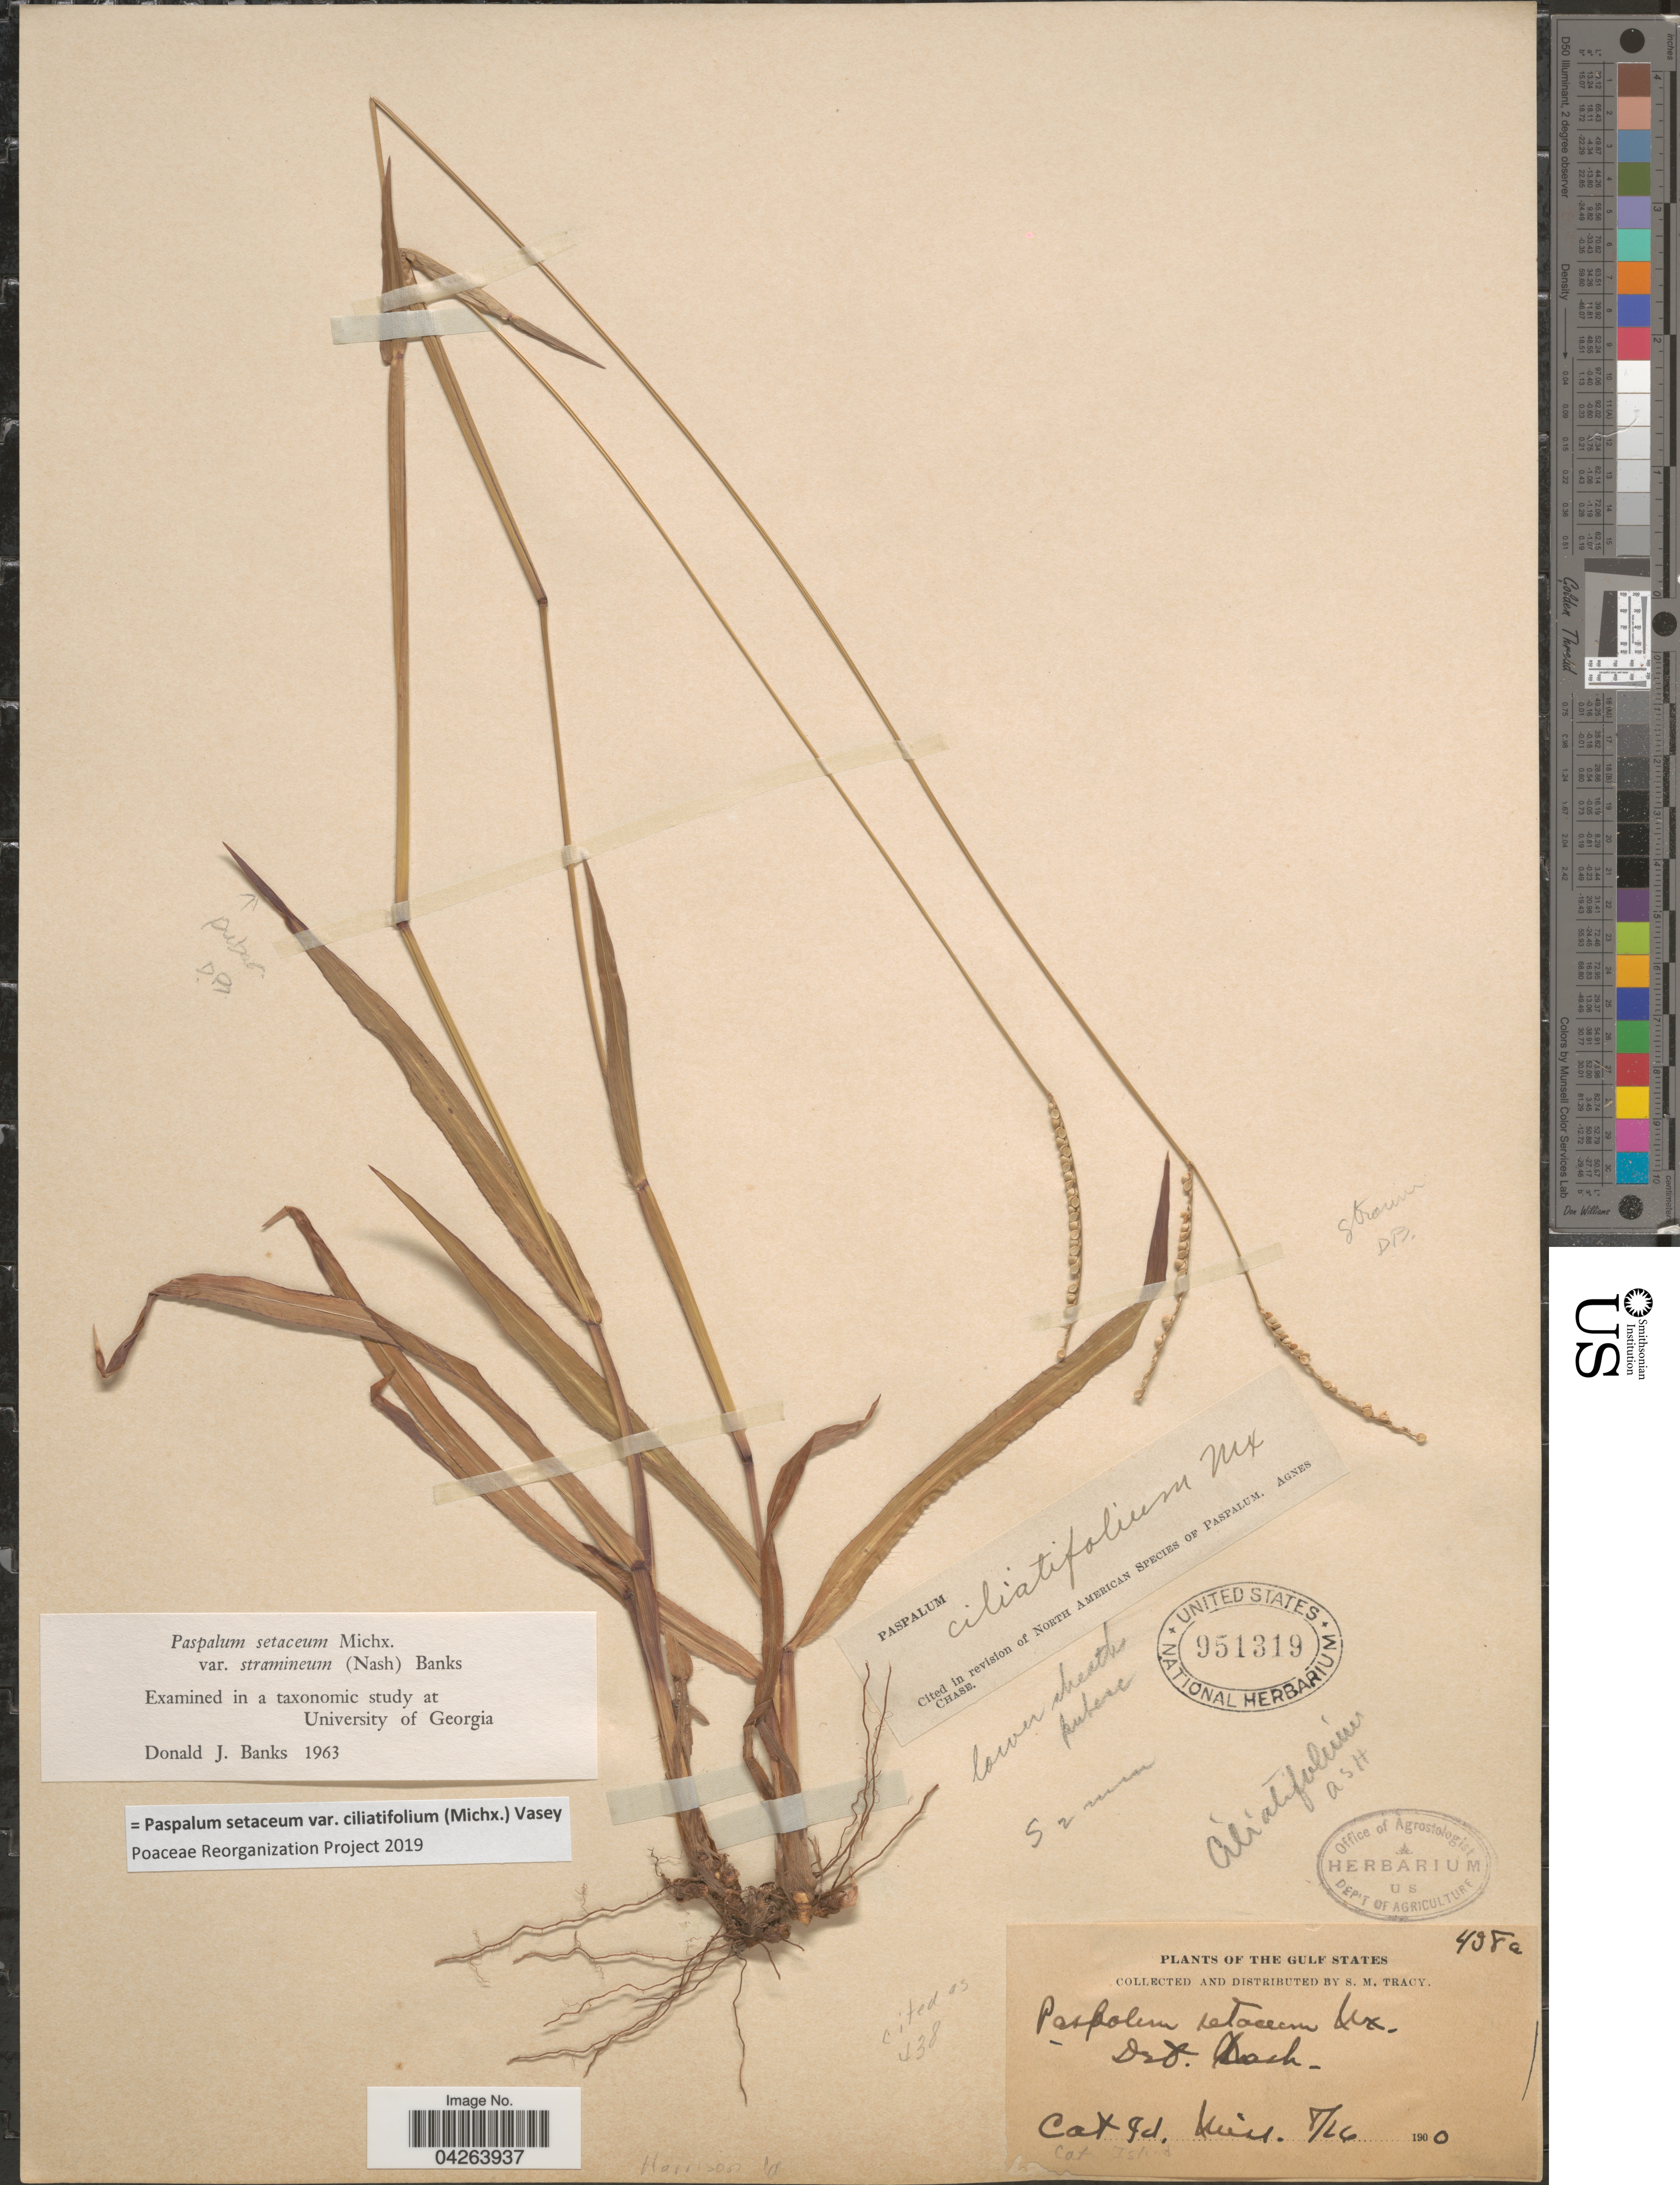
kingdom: Plantae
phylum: Tracheophyta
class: Liliopsida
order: Poales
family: Poaceae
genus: Paspalum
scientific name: Paspalum setaceum var. ciliatifolium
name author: (Michx.) Vasey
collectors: S. M. Tracy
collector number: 438a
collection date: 1900-08-26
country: United States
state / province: Mississippi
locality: The Gulf States. Cat. Id. Harrison Co.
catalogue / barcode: US 951319